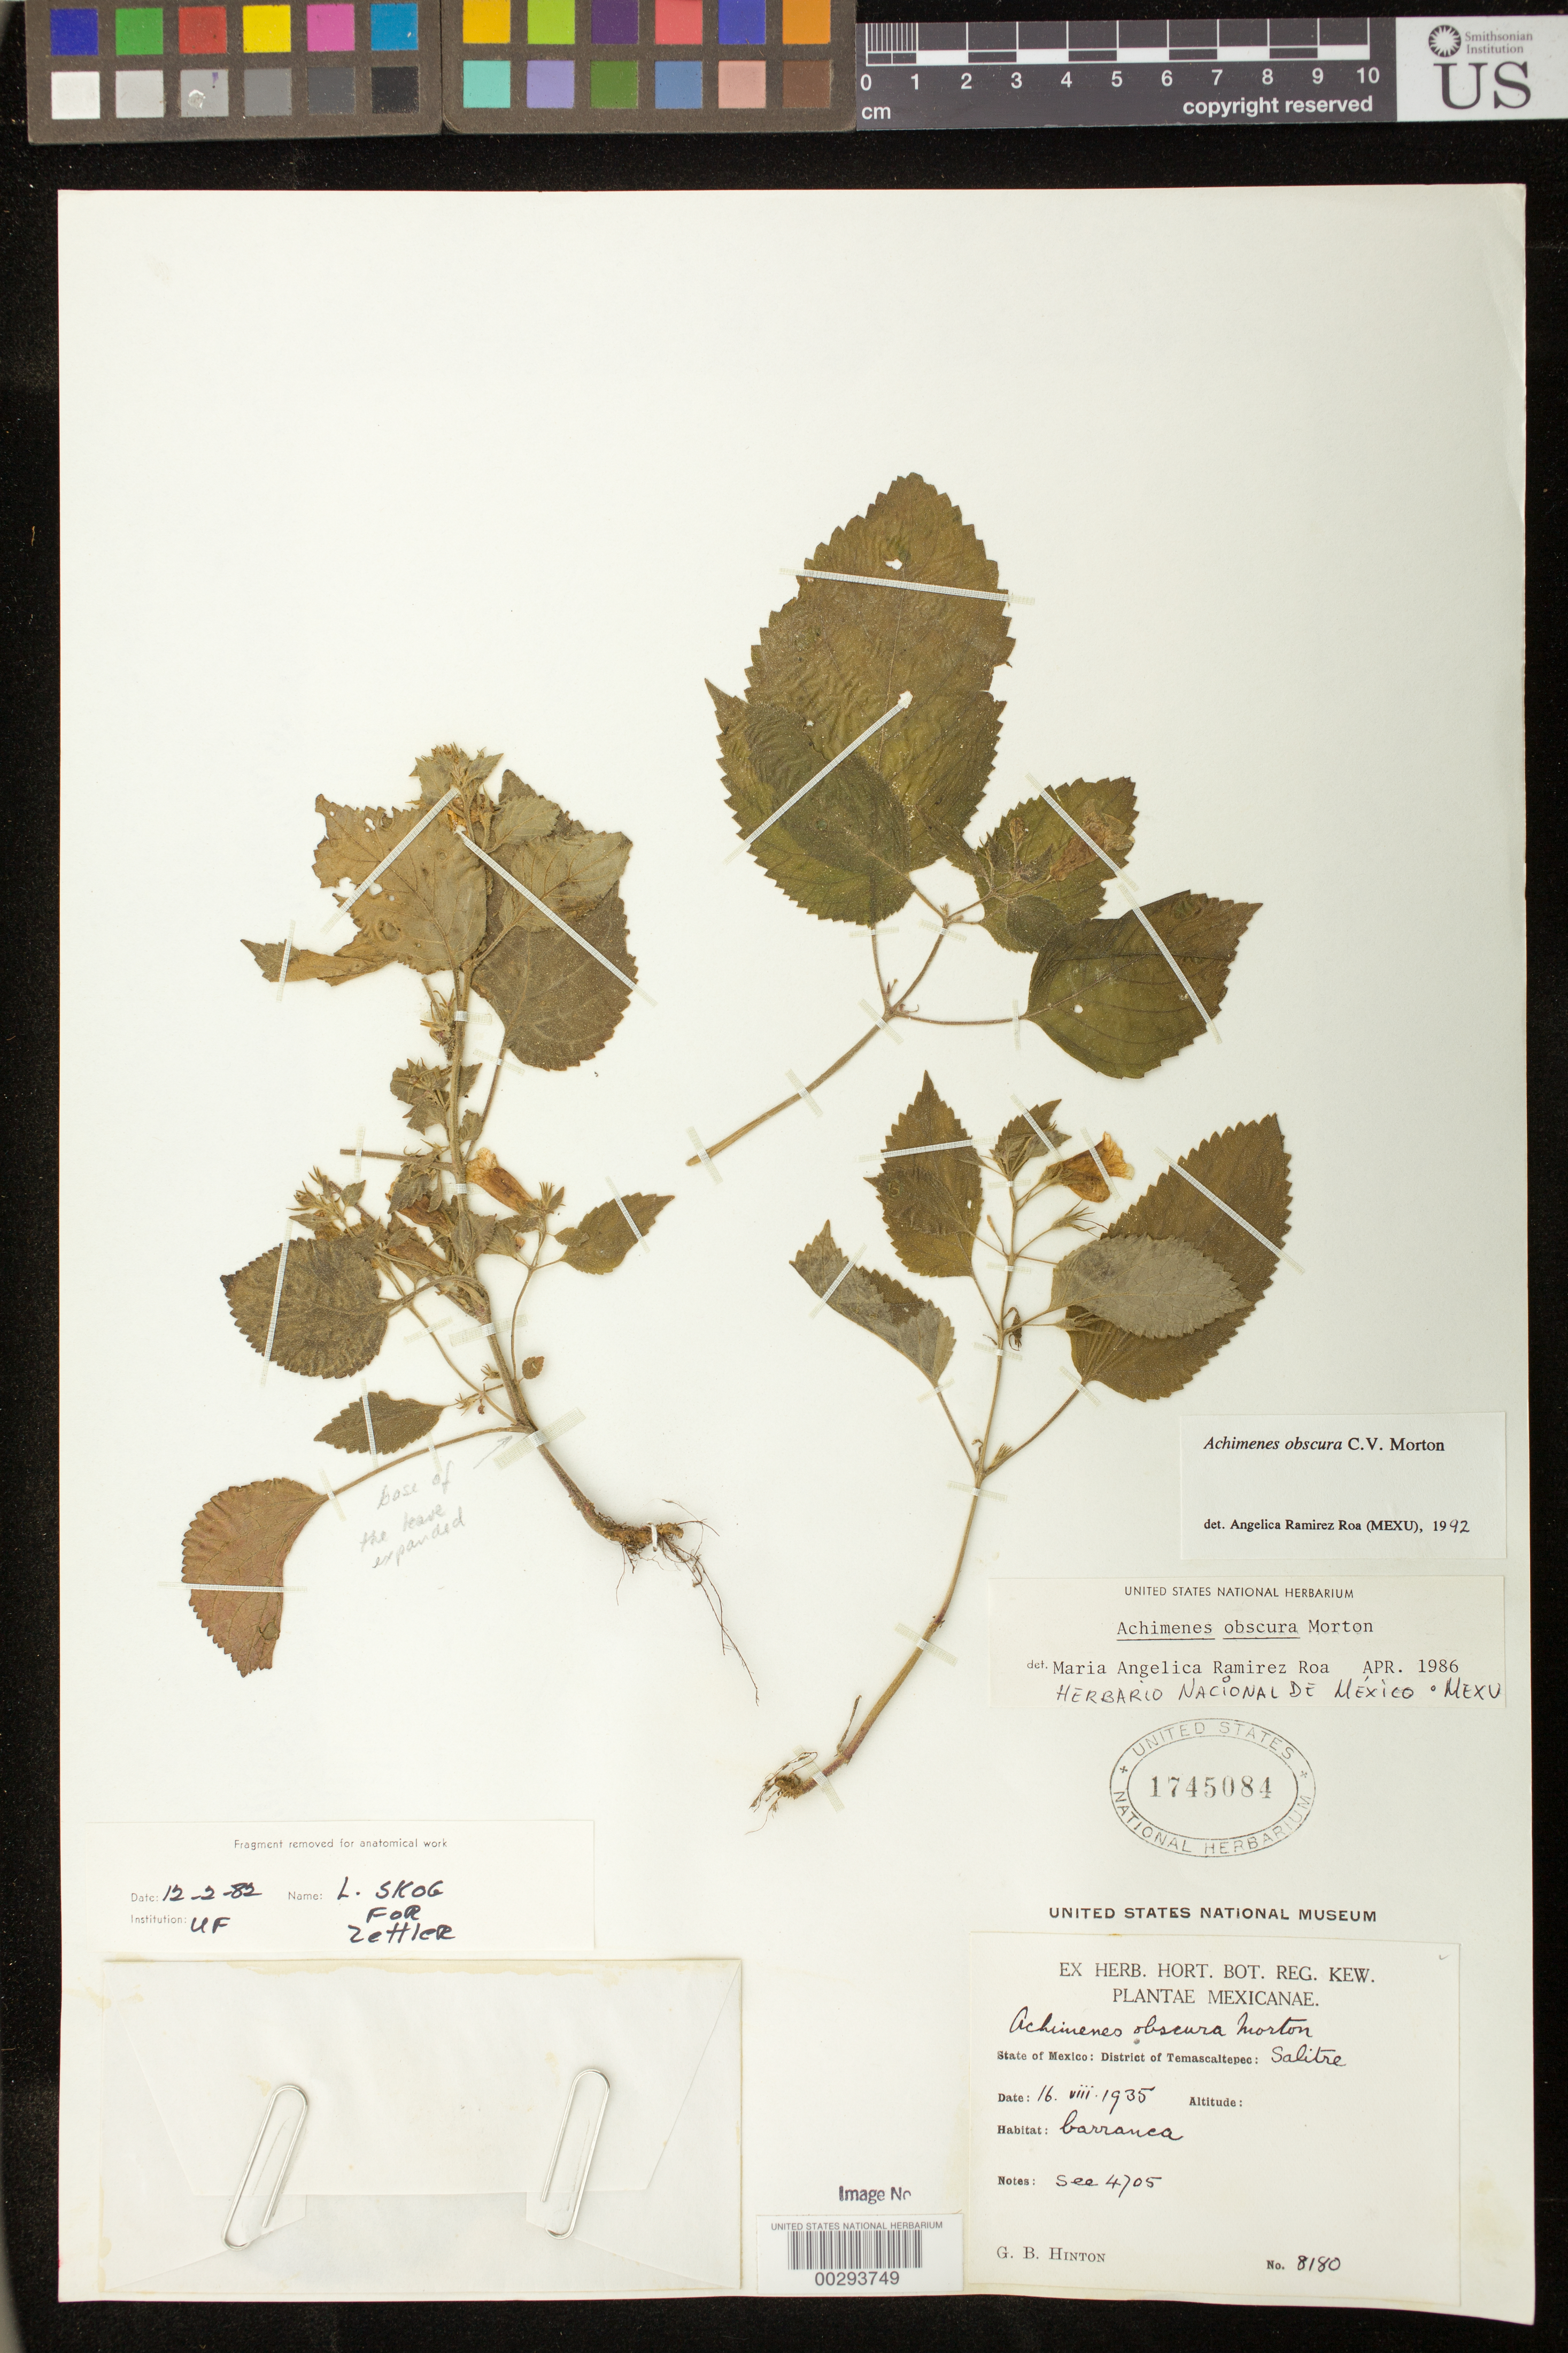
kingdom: Plantae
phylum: Tracheophyta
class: Magnoliopsida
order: Lamiales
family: Gesneriaceae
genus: Achimenes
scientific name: Achimenes obscura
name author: C.V. Morton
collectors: G. B. Hinton & et al.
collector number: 8180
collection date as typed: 16 Aug 1935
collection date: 1935-08-16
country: Mexico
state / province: México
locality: Temascaltepec Dist. Salitre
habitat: Barranca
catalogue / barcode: US 1745084